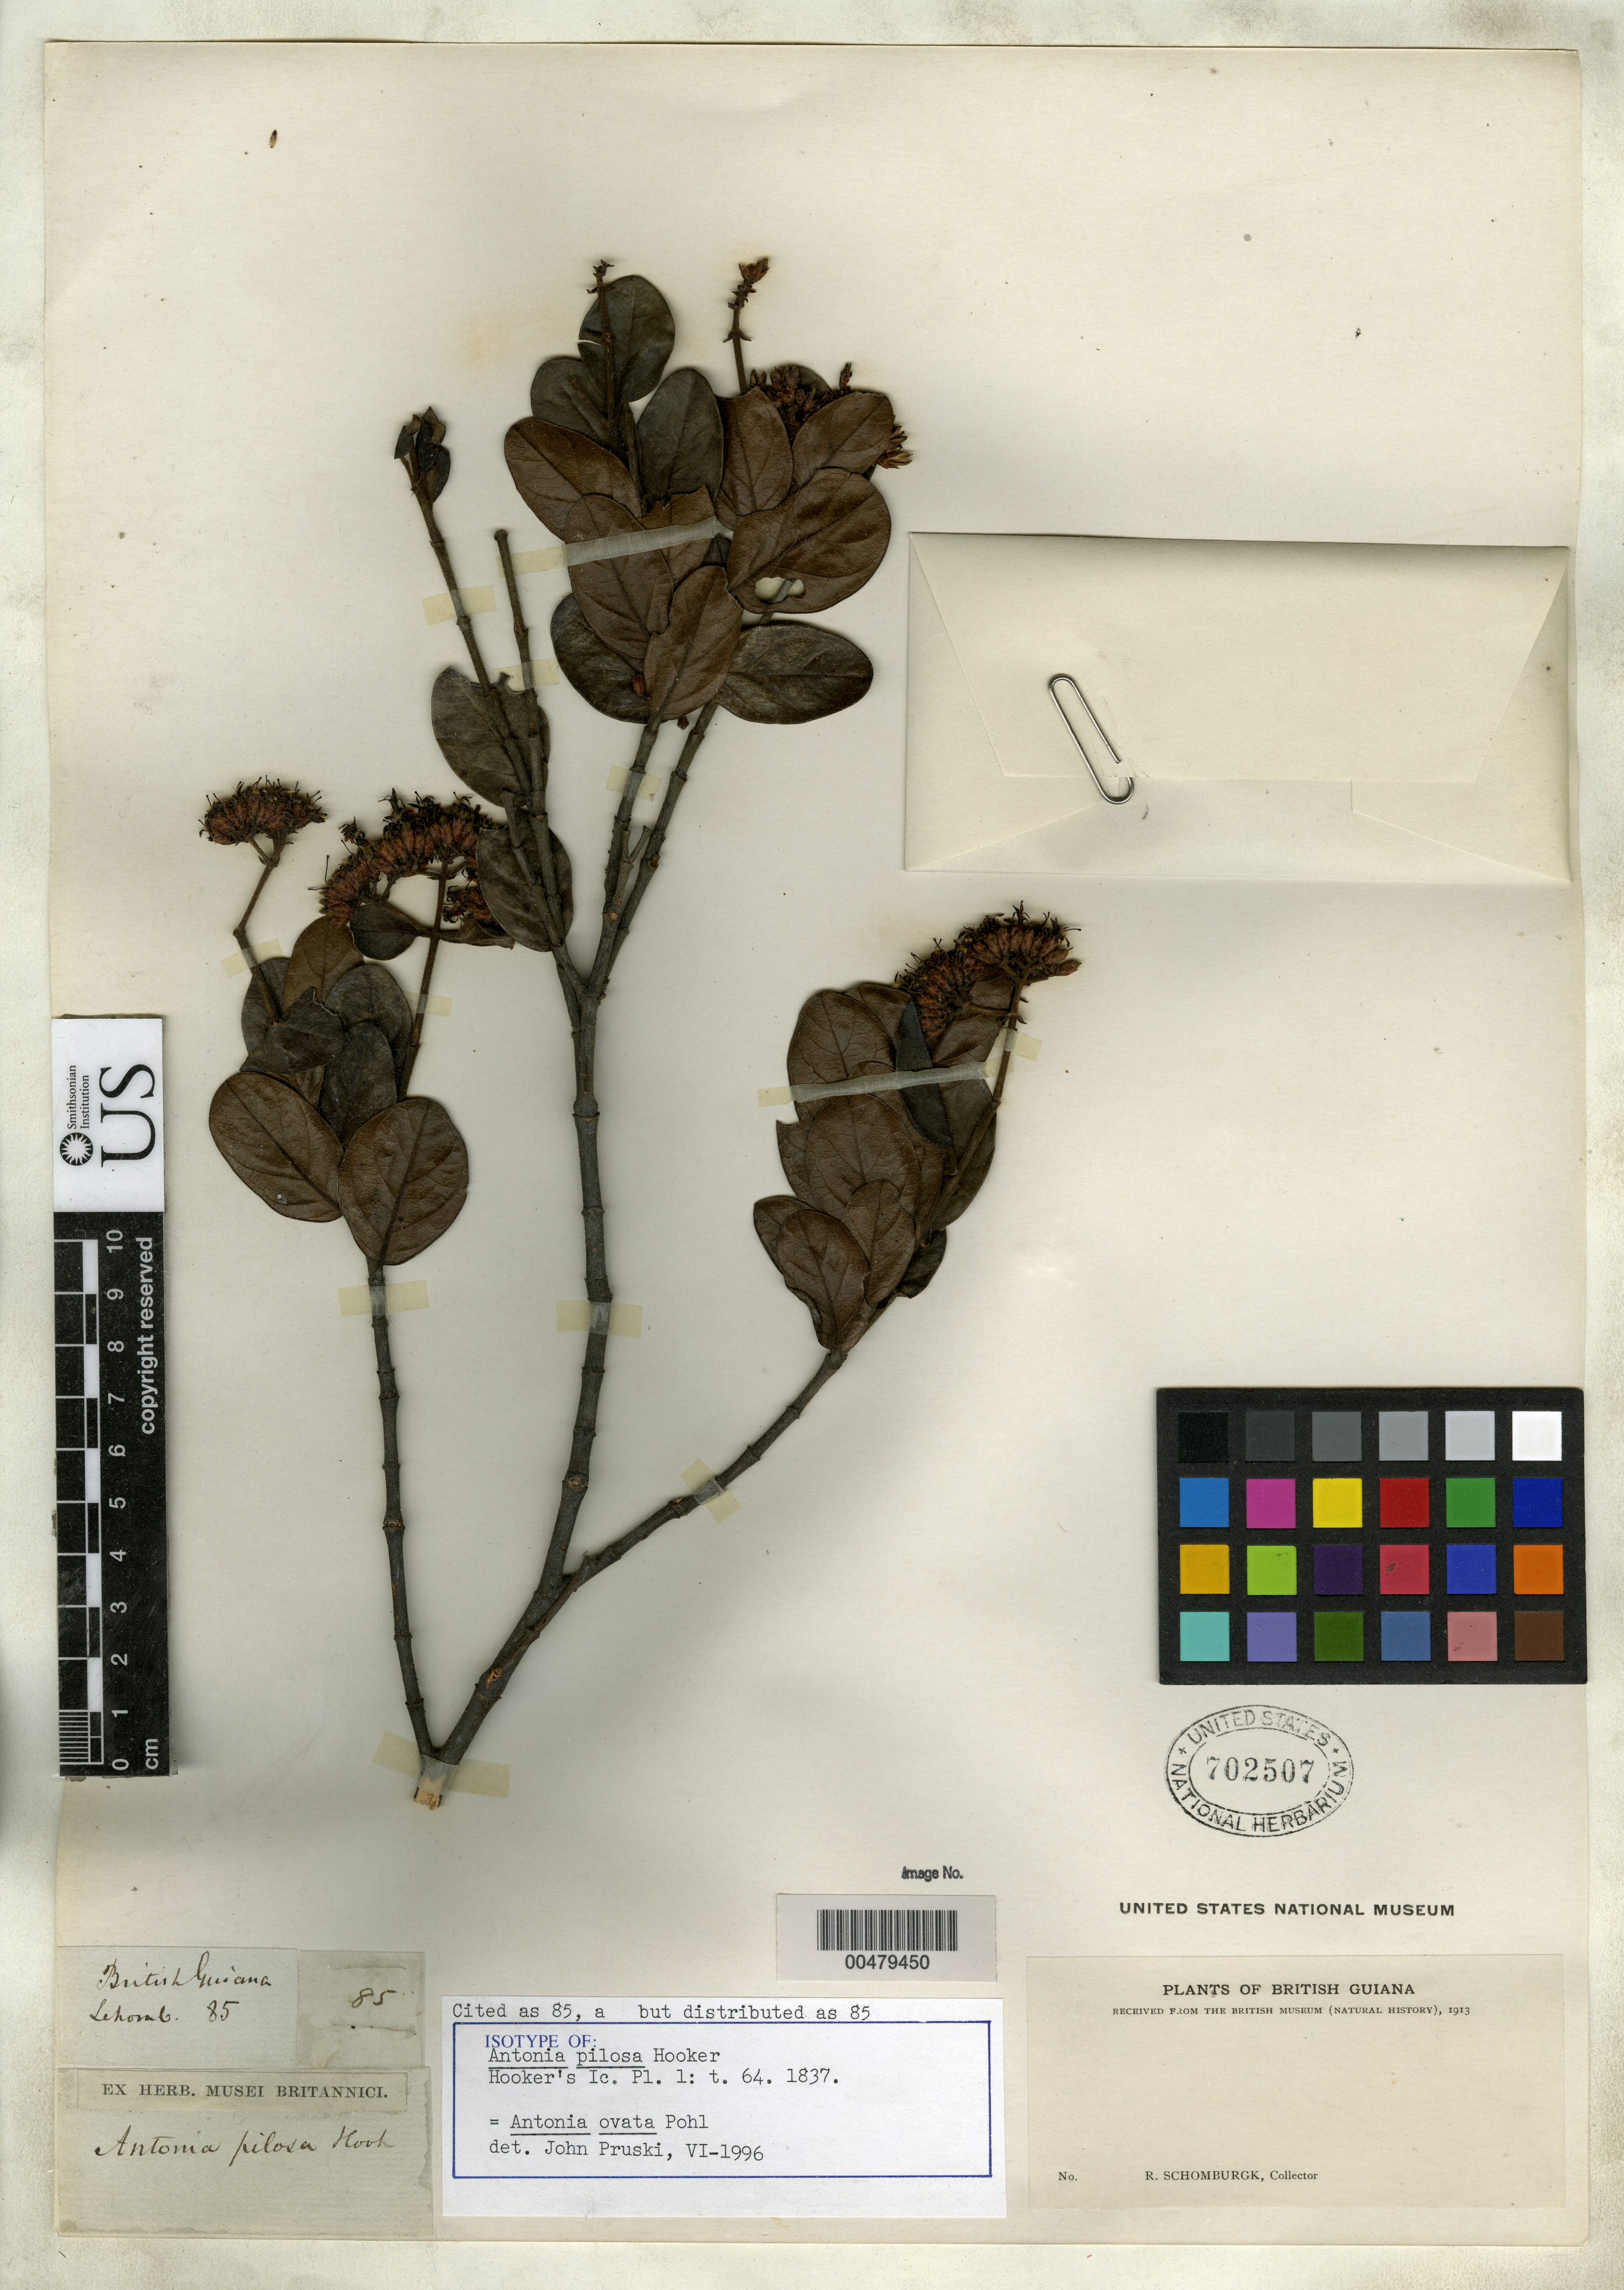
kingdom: Plantae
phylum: Tracheophyta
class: Magnoliopsida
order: Gentianales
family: Loganiaceae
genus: Antonia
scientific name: Antonia pilosa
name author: Hook.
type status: Isotype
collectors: M. R. Schomburgk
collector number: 85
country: Guyana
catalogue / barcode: US 702507